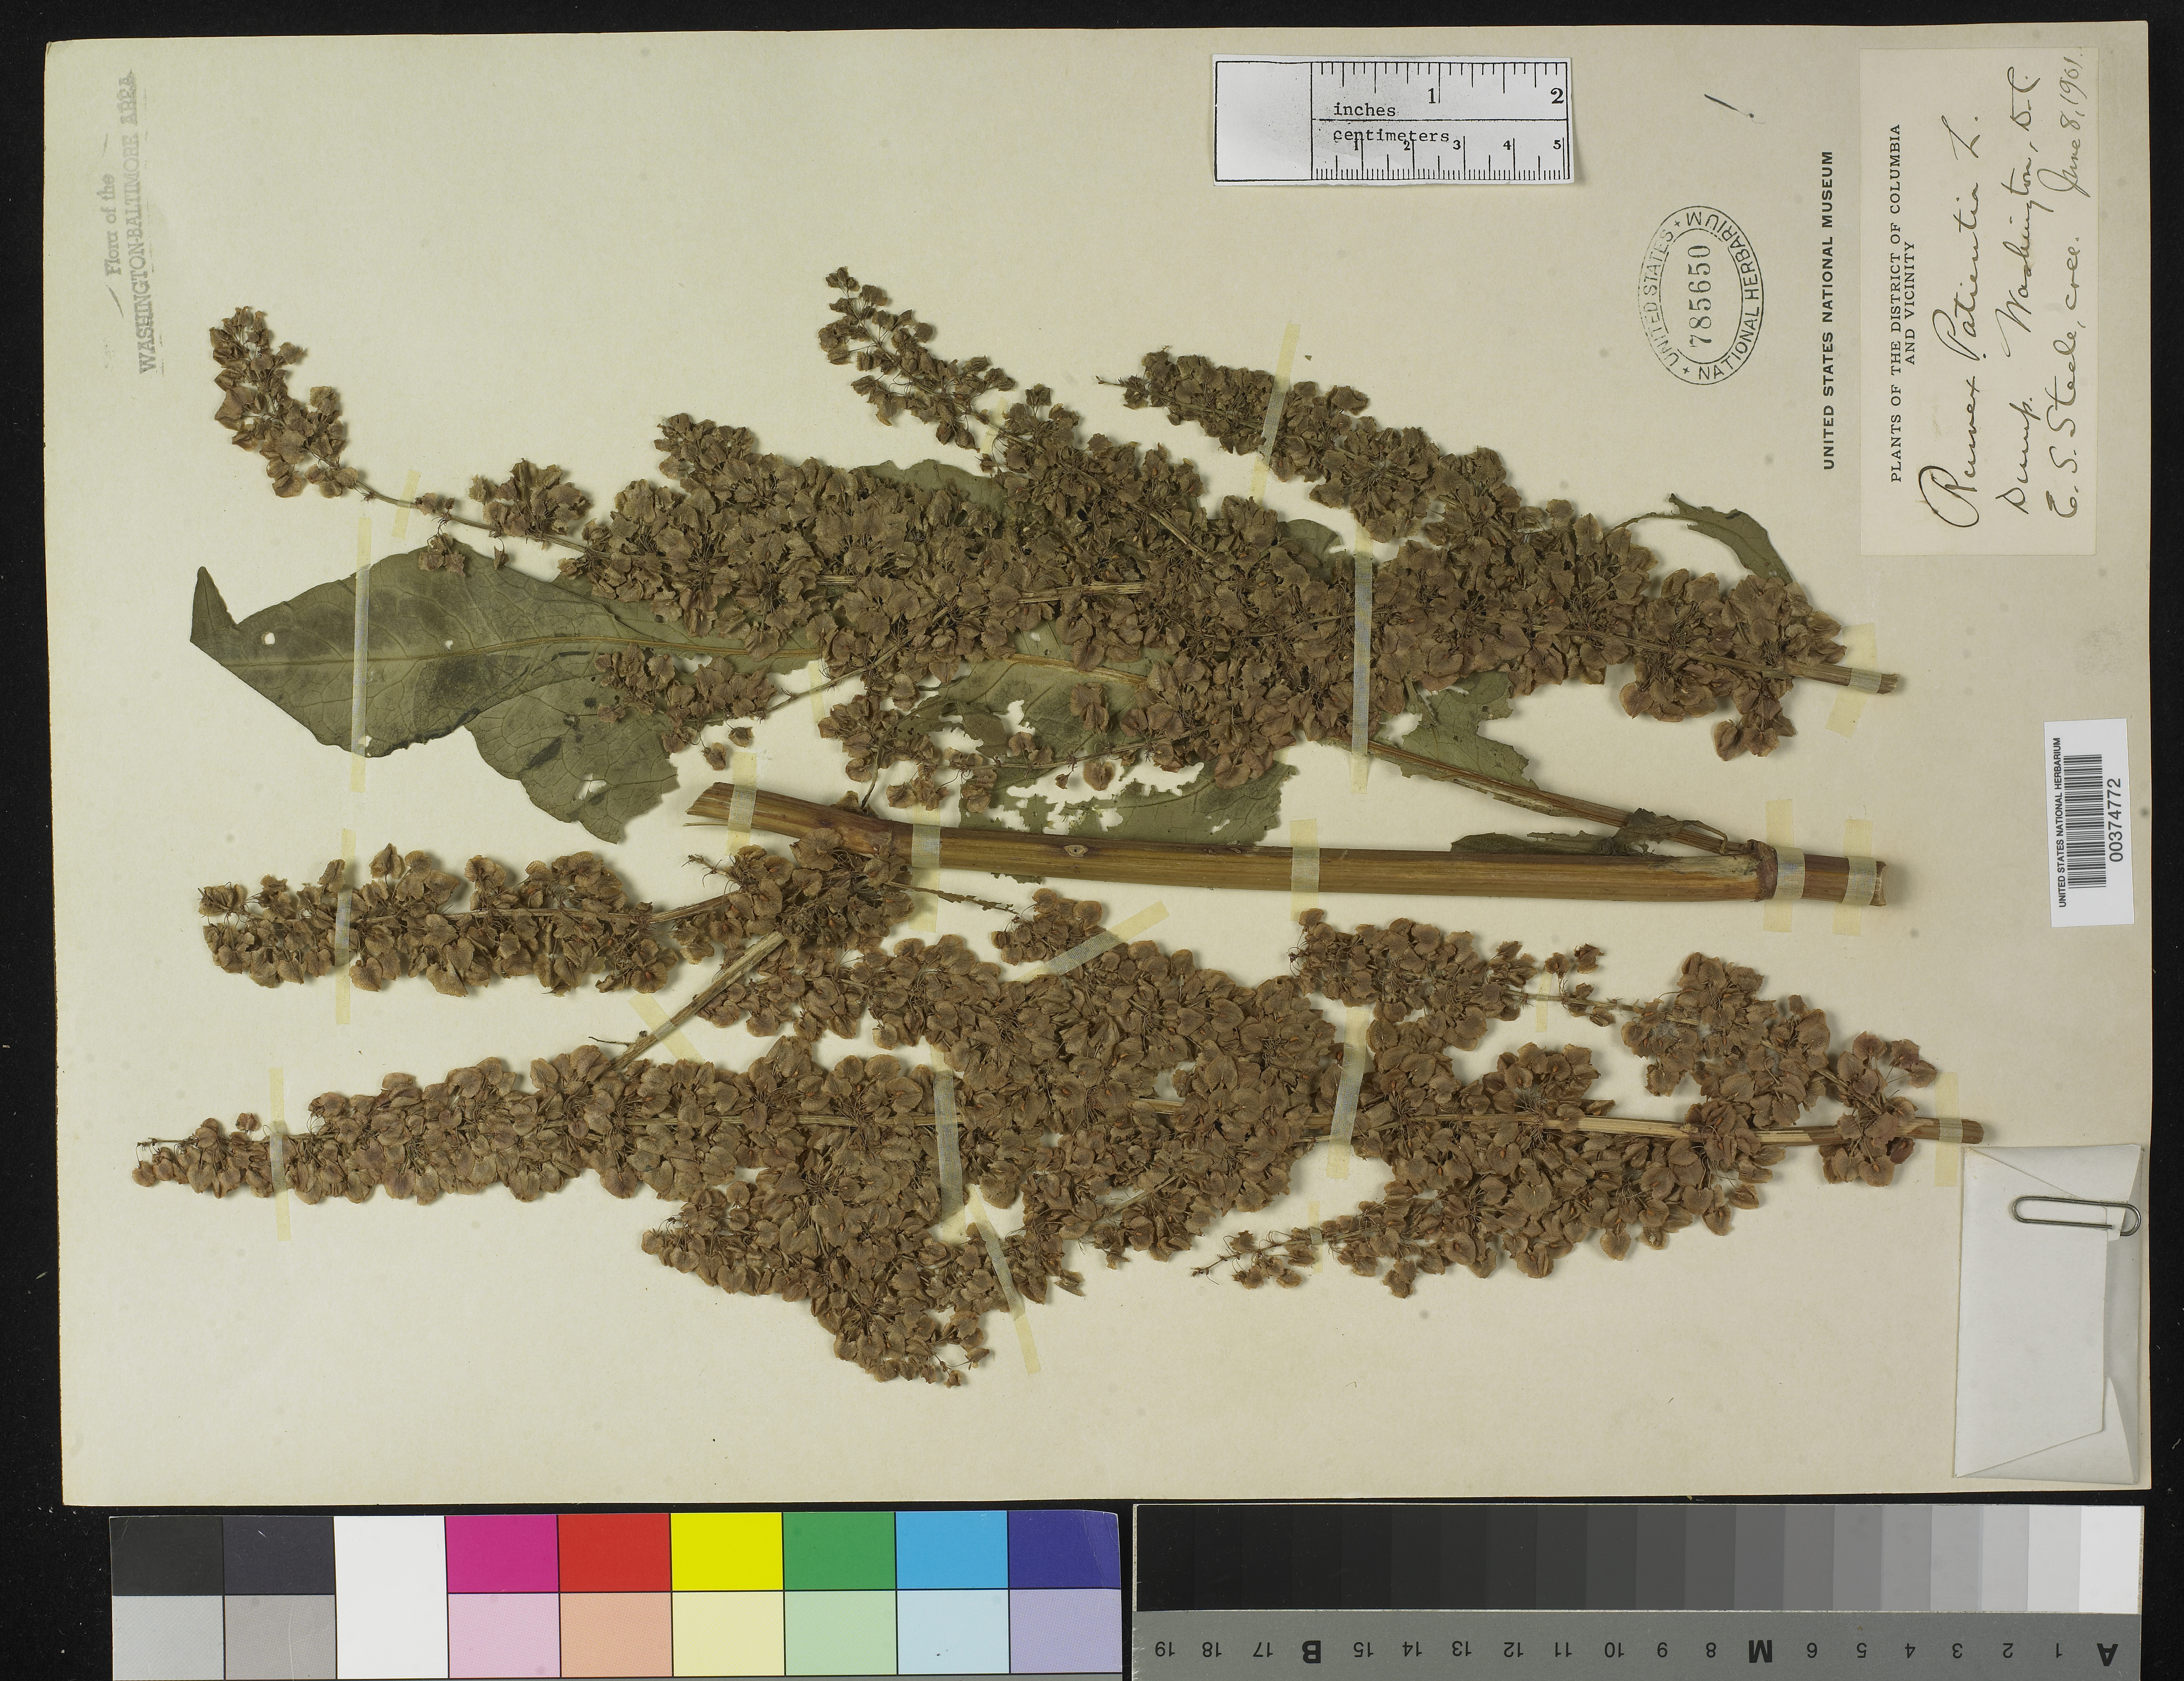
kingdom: Plantae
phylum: Tracheophyta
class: Magnoliopsida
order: Caryophyllales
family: Polygonaceae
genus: Rumex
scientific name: Rumex patientia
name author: L.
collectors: E. Steele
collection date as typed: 08 Jun 1901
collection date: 1901-06-08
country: United States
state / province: District of Columbia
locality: Dump, near Bathing Beach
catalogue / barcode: US 785650